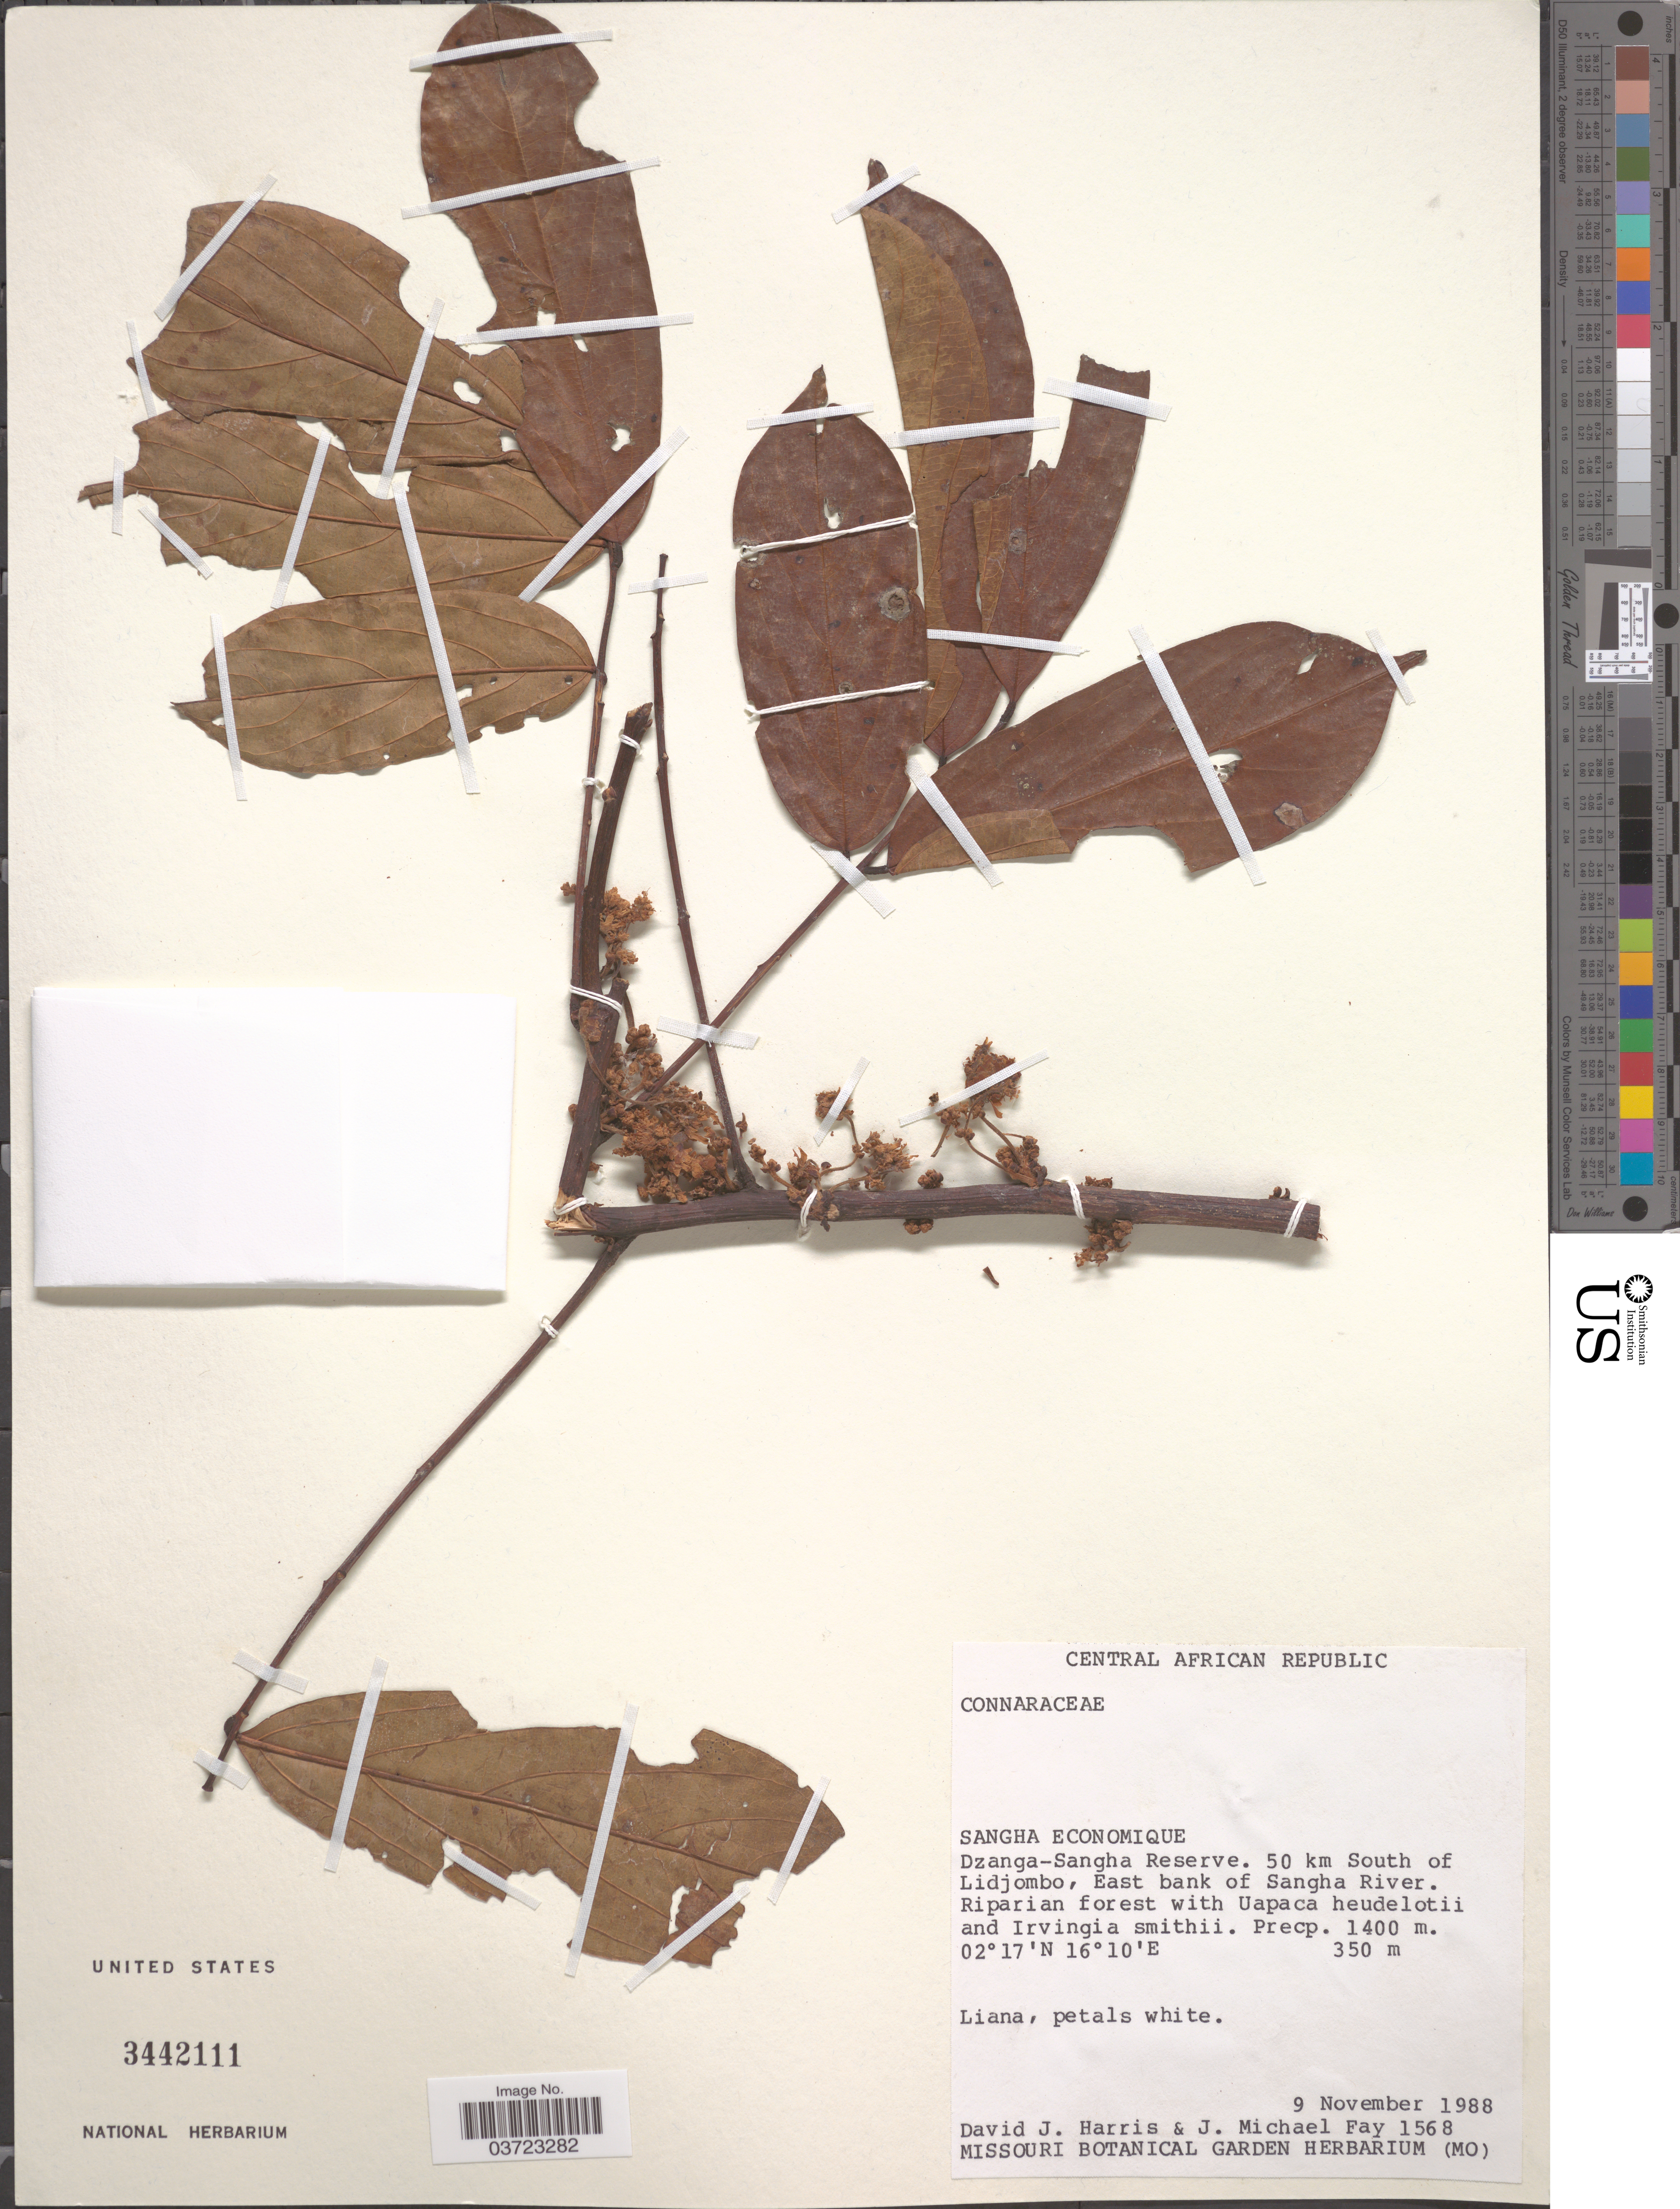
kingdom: Plantae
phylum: Tracheophyta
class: Magnoliopsida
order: Oxalidales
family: Connaraceae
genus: Rourea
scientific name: Rourea thomsonii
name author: (Baker) Jongkind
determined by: Jongkind, C. C. H.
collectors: D. J. Harris & J. M. Fay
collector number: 1568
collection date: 1988-11-09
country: Central African Republic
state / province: Sangha-Mbaere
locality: Sangha Economique. Dzanga-Sangha Reserve. 50 km South of Lidjombo, East bank of Sangha River.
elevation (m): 350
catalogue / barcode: US 3442111